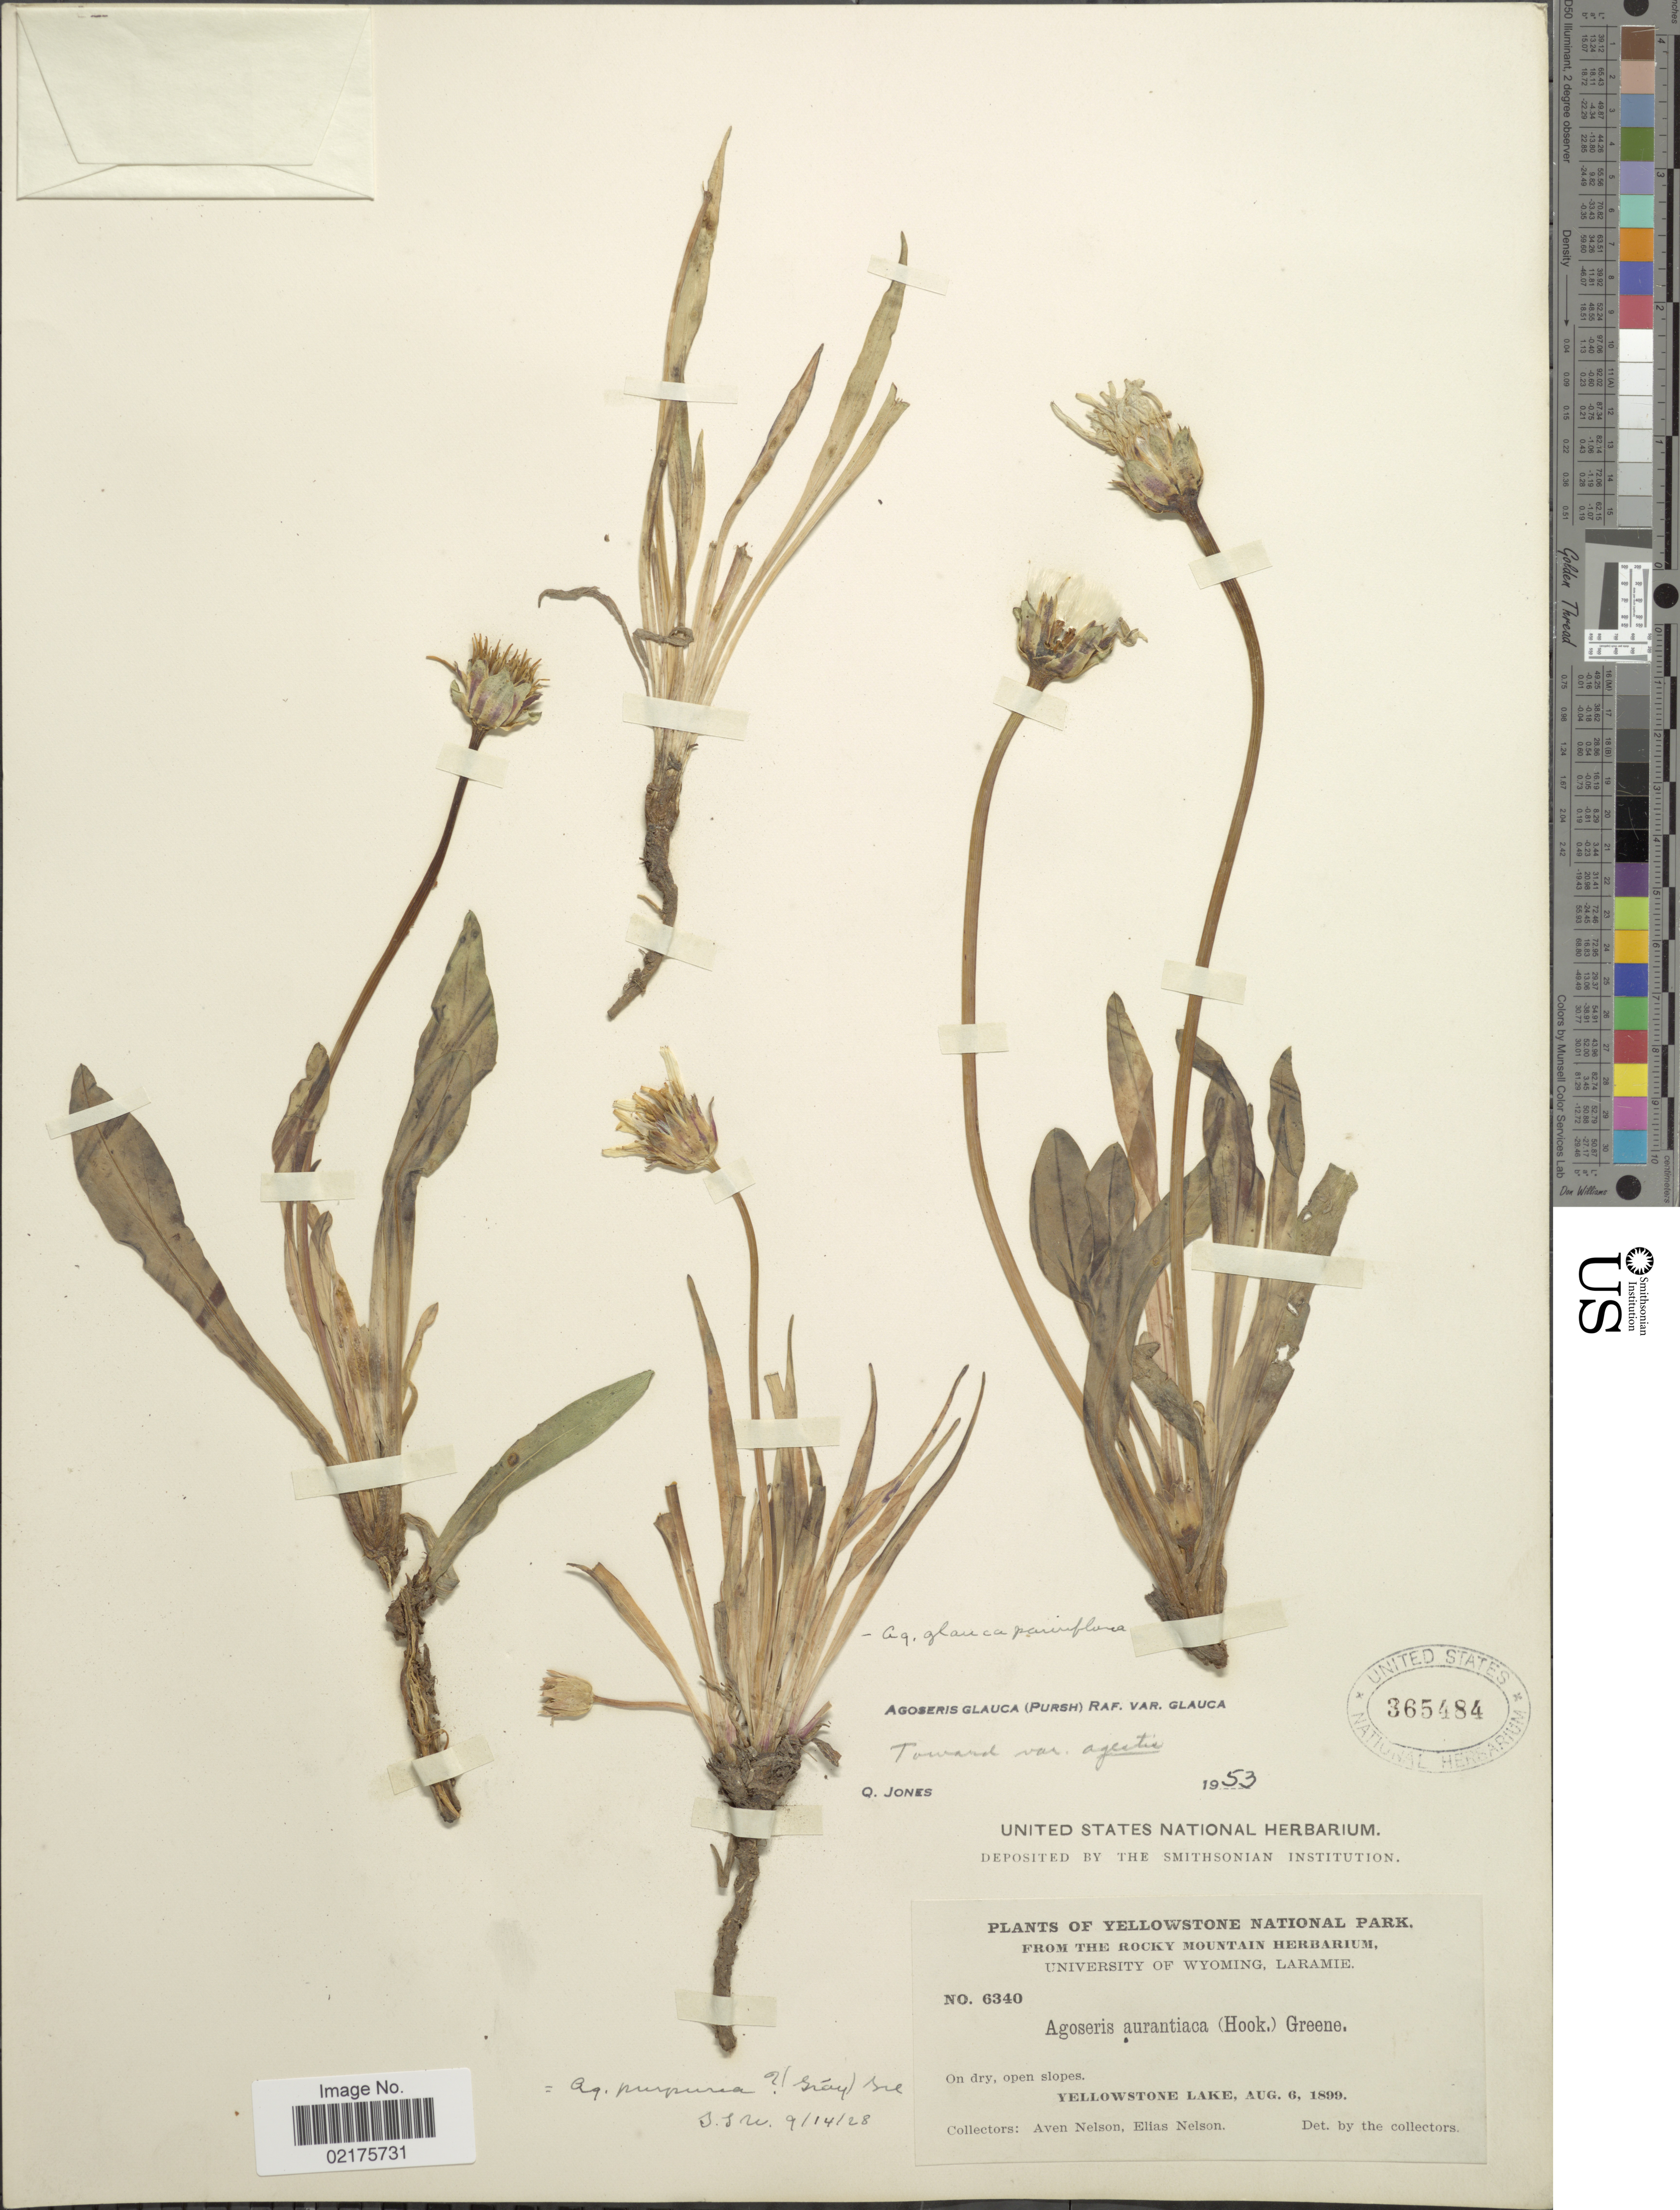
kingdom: Plantae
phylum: Tracheophyta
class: Magnoliopsida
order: Asterales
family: Asteraceae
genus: Agoseris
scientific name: Agoseris glauca var. glauca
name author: (Pursh) Raf.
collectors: A. Nelson & E. Nelson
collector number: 6340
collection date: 1899-08-06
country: United States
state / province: Wyoming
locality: Yellowstone National Park, Yellowstone Lake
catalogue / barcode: US 365484